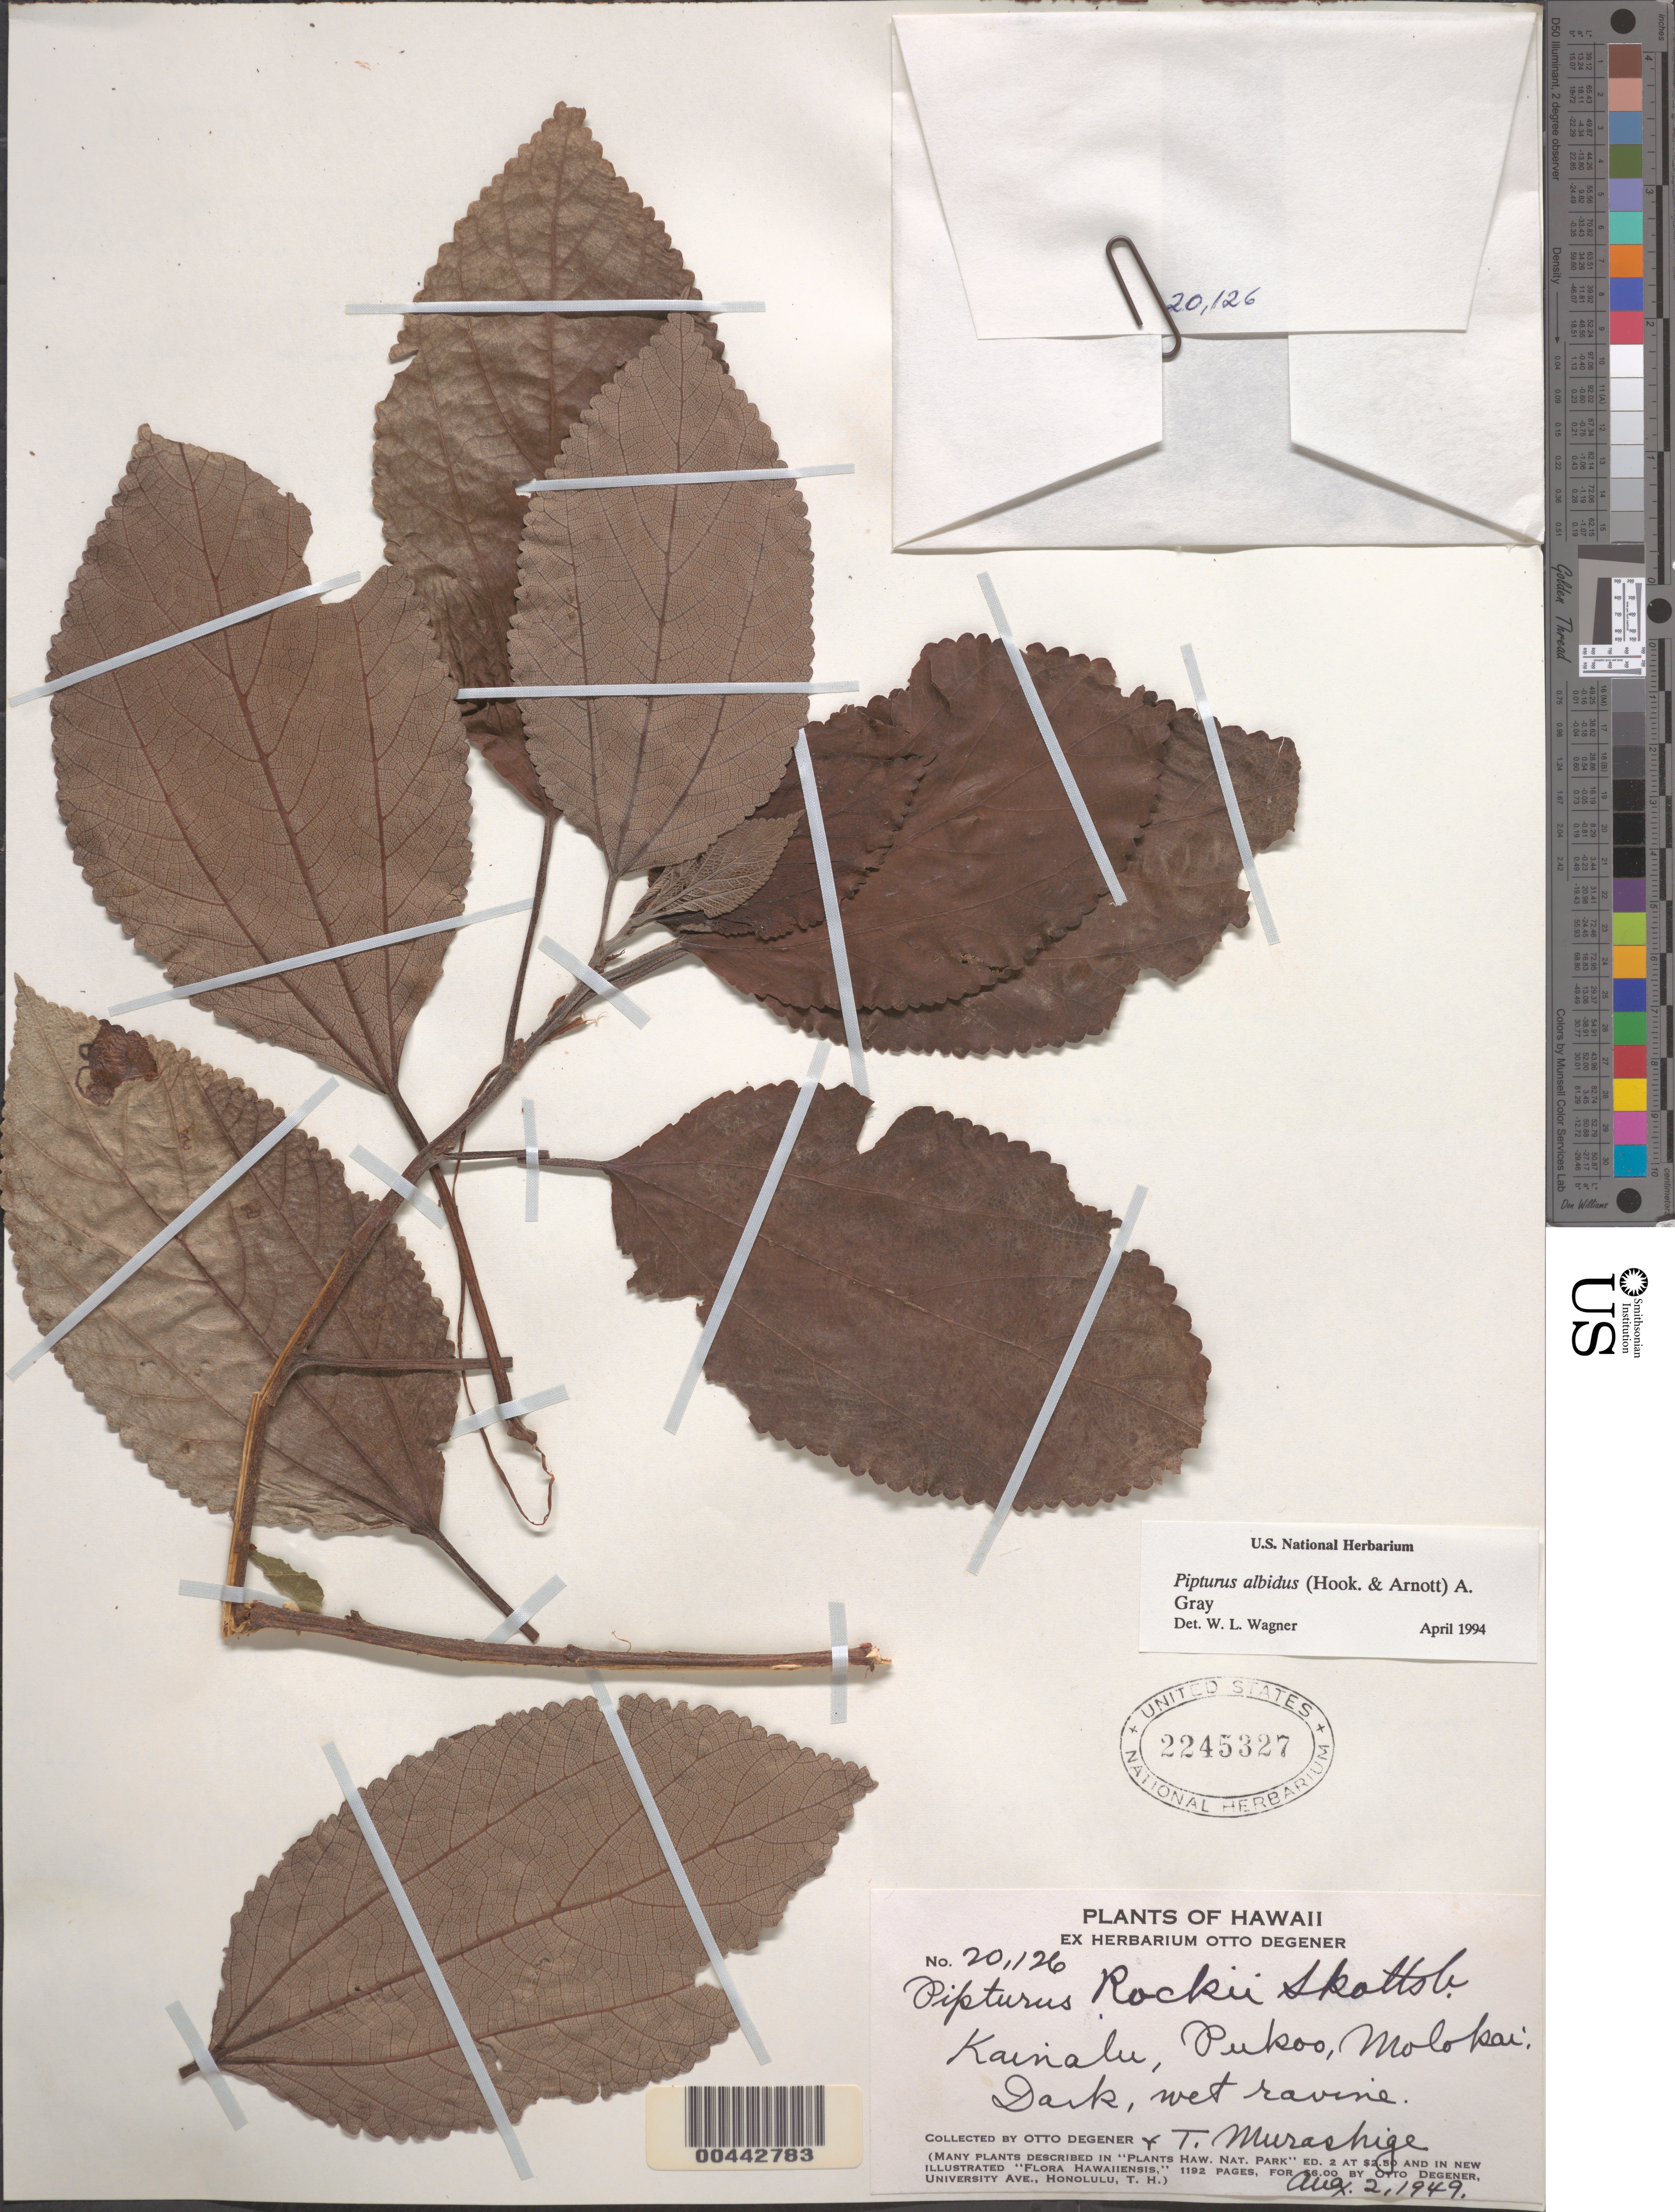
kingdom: Plantae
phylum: Tracheophyta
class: Magnoliopsida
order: Rosales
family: Urticaceae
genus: Pipturus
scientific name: Pipturus albidus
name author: (Hook. & Arn.) A. Gray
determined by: Wagner, W. L., (BOT), Smithsonian Institution - National Museum of Natural History (UNITED STATES)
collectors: O. Degener & T. Murashige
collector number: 20126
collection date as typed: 2 Aug 1949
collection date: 1949-08-02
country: United States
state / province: Hawaii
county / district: Maui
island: Moloka'i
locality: Kainalu, Pukoo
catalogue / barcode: US 2245327